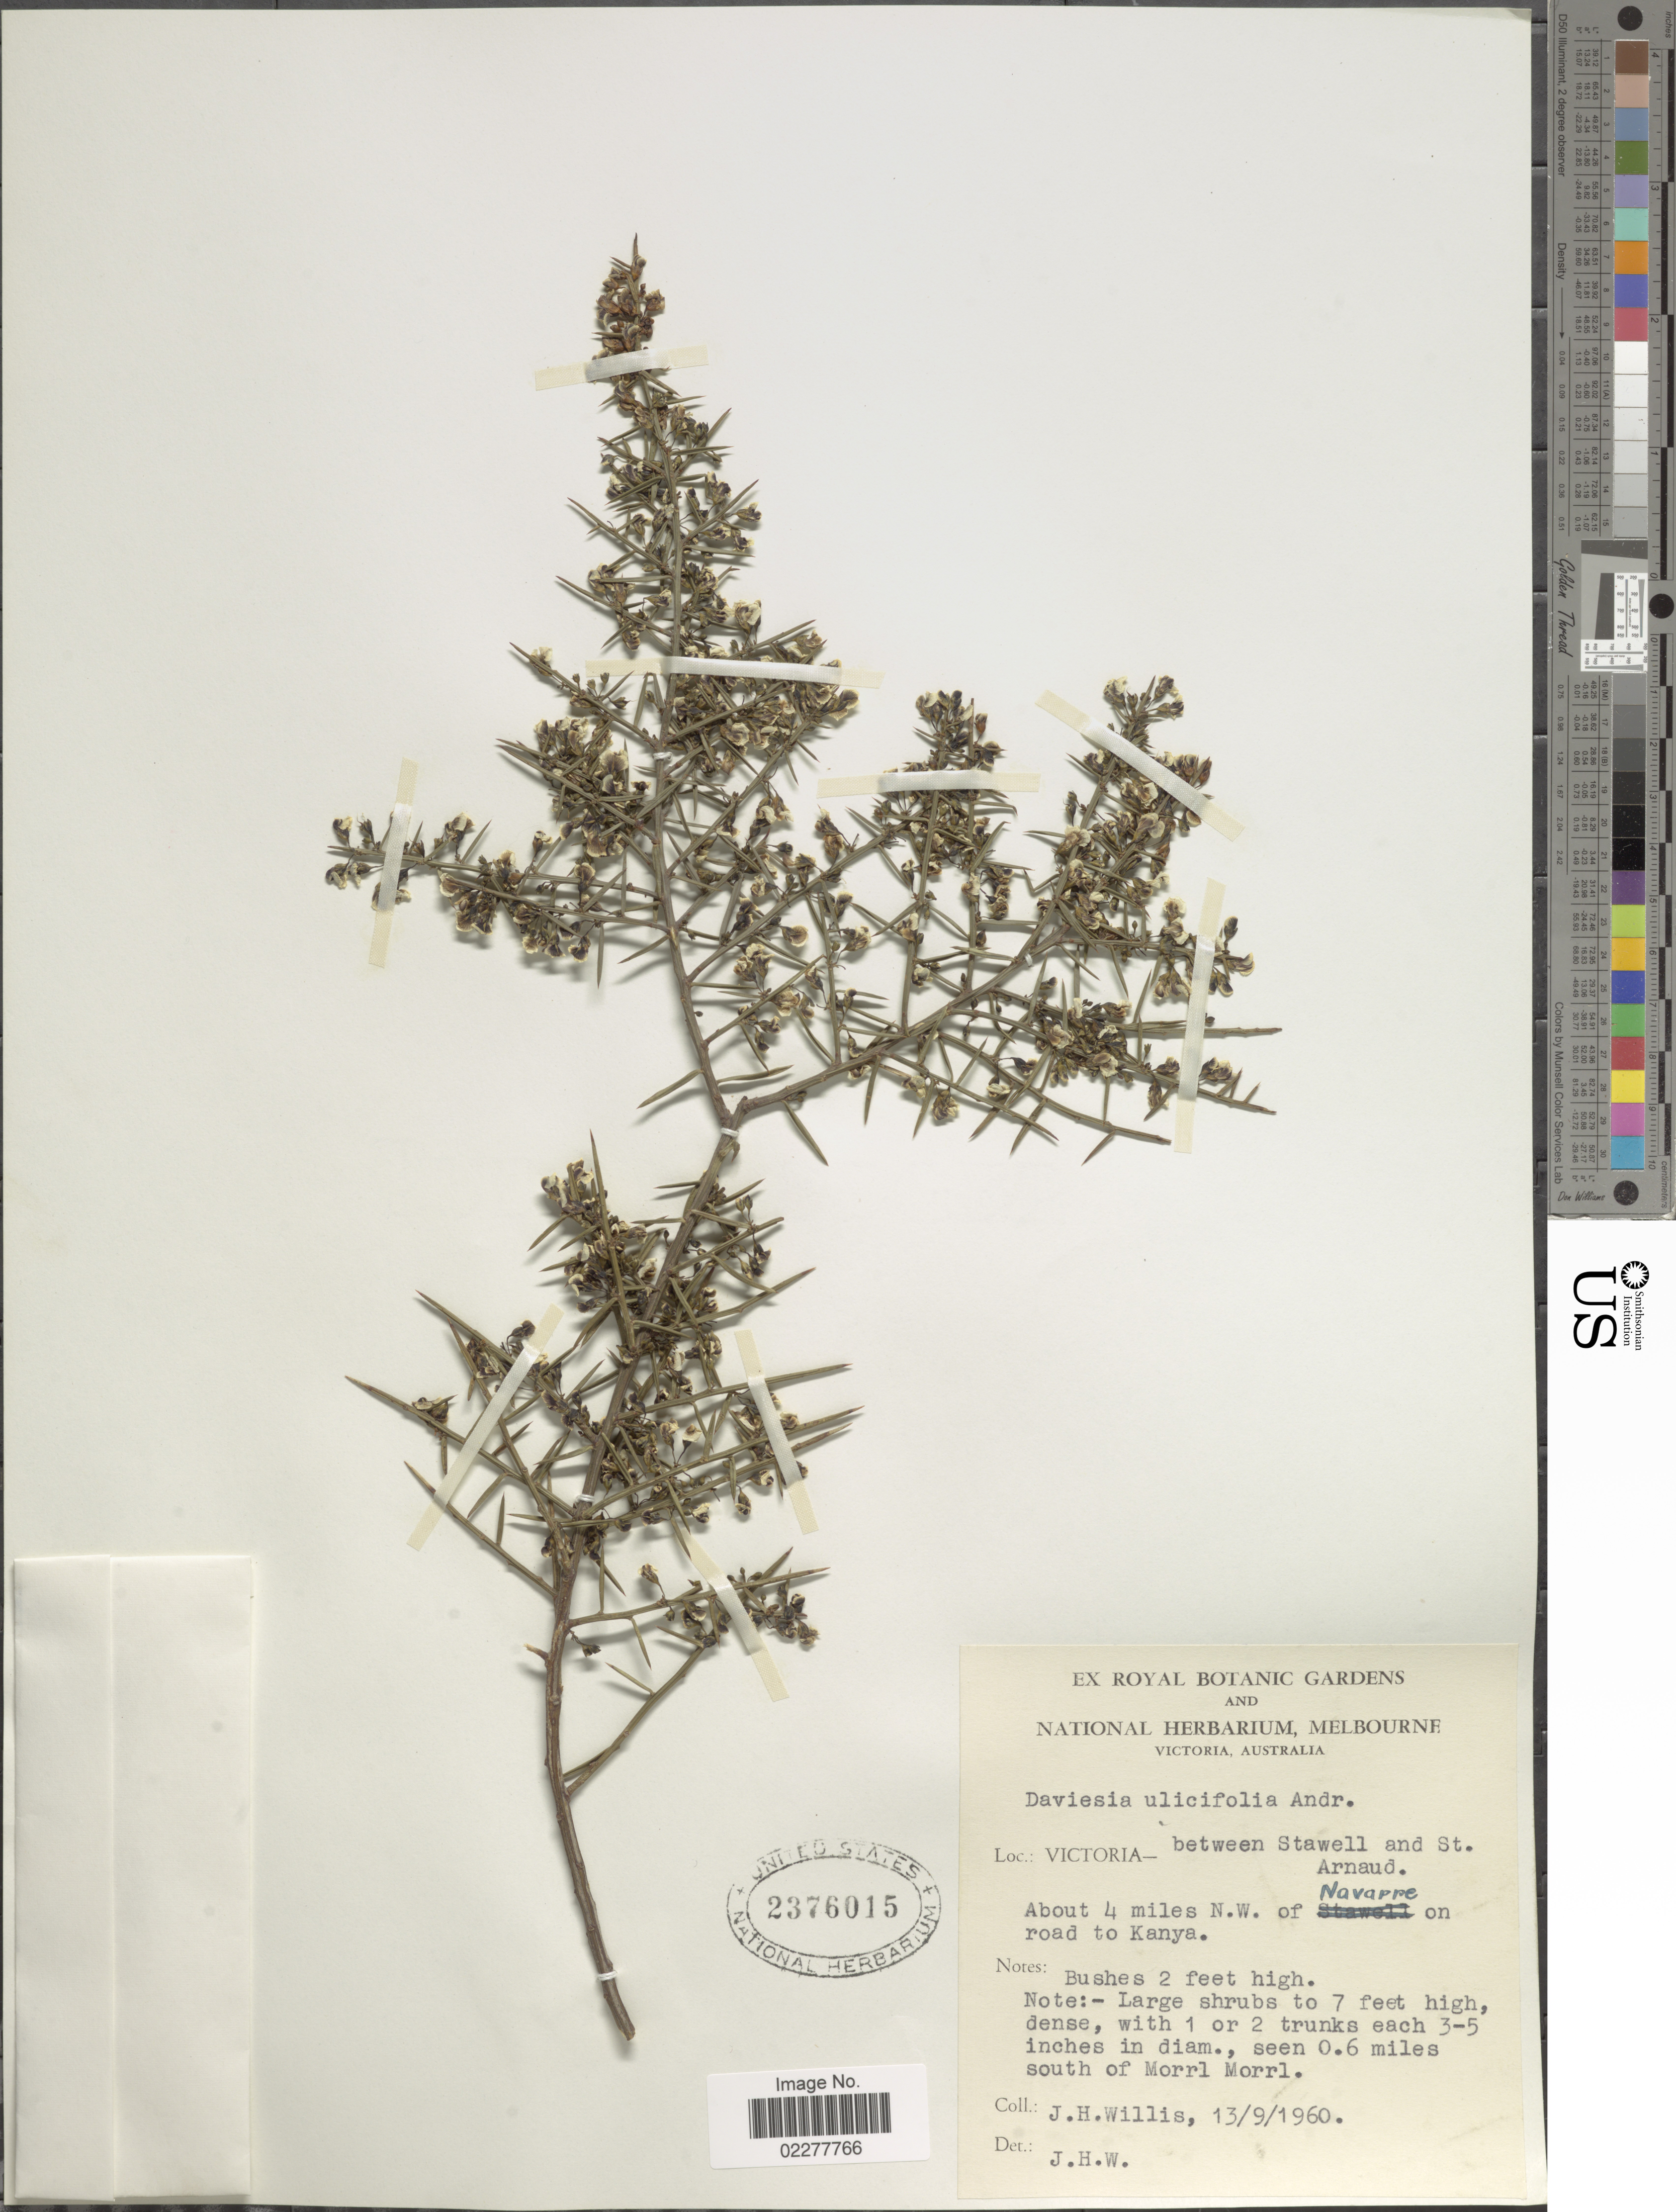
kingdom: Plantae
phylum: Tracheophyta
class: Magnoliopsida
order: Fabales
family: Fabaceae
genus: Daviesia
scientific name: Daviesia ulicifolia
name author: Andrews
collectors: J. Willis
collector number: n.a.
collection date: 1960-09-13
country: Australia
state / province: Victoria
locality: Victoria - between Stawell and St. Arnaud. About 4 miles N.W. of Navarre on road to Kanya.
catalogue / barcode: US 2376015